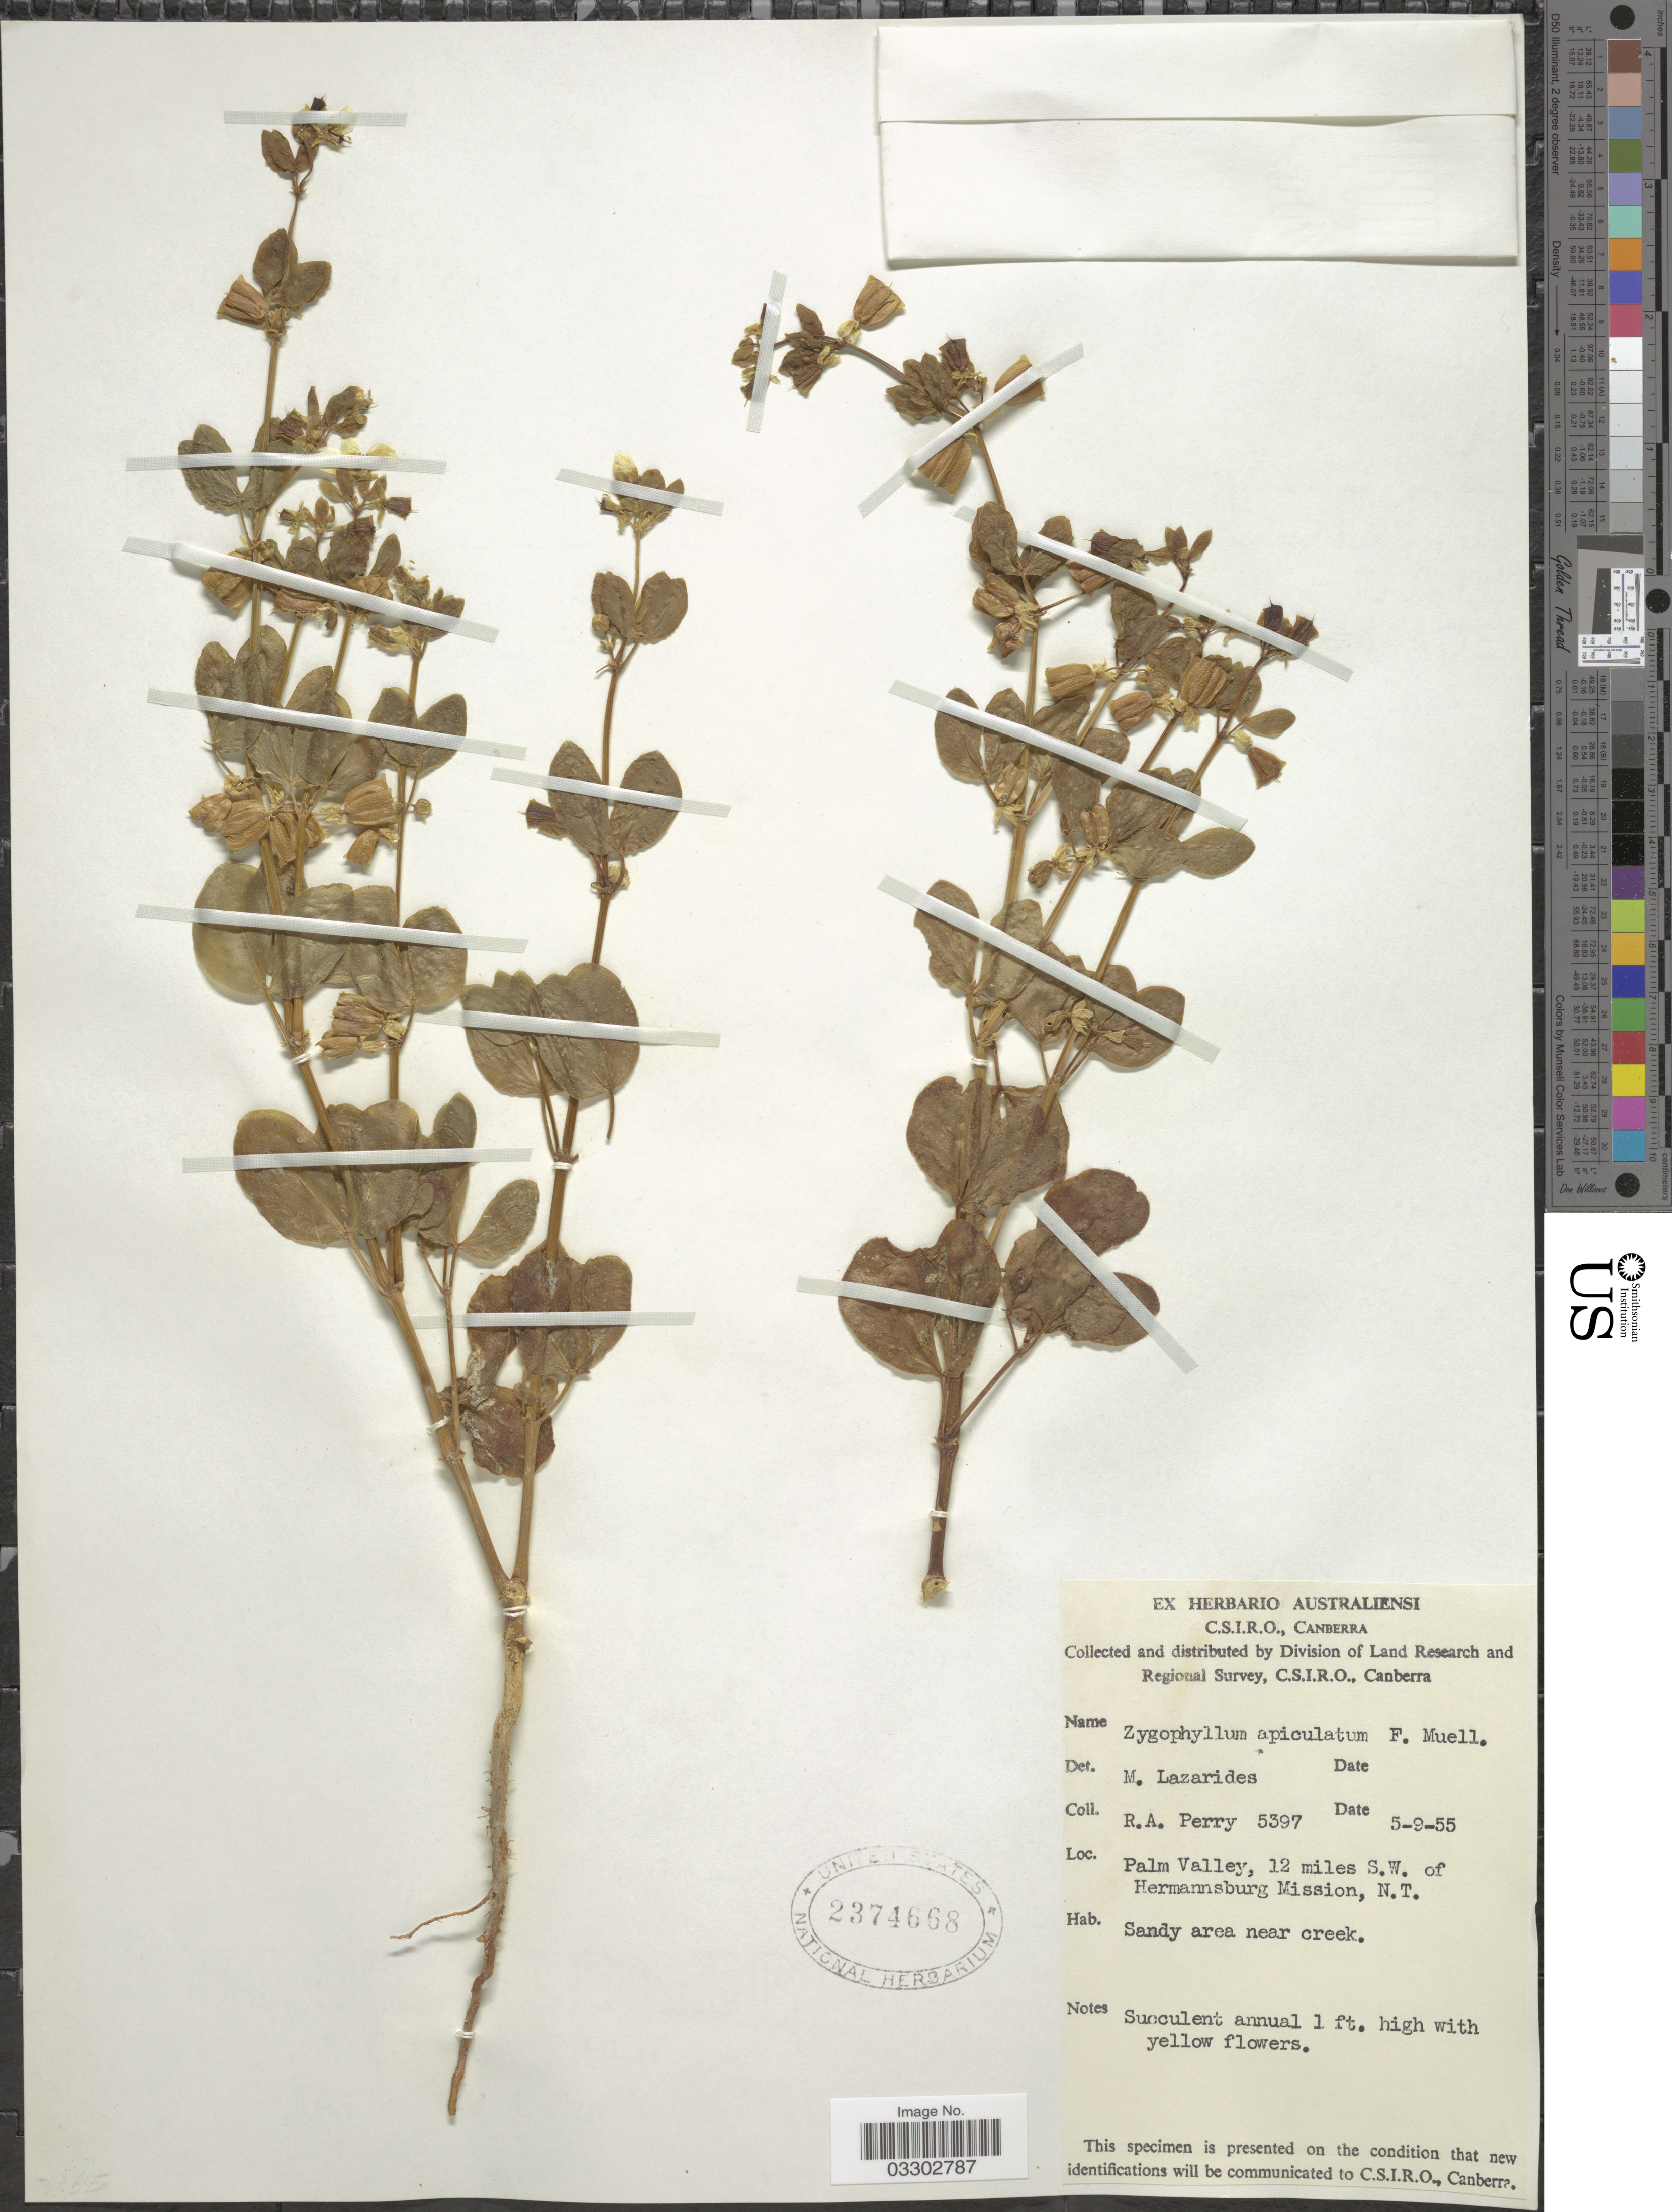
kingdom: Plantae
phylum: Tracheophyta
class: Magnoliopsida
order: Zygophyllales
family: Zygophyllaceae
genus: Roepera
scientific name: Roepera apiculata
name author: (F. Muell.) Beier & Thulin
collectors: Perry, R. A.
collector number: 5397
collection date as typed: Transcribed d/m/y: 5/9/55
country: Australia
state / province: Northern Territory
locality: Palm Valley, 12 miles S.W. of Hermannsburg Mission.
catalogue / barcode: US 2374668